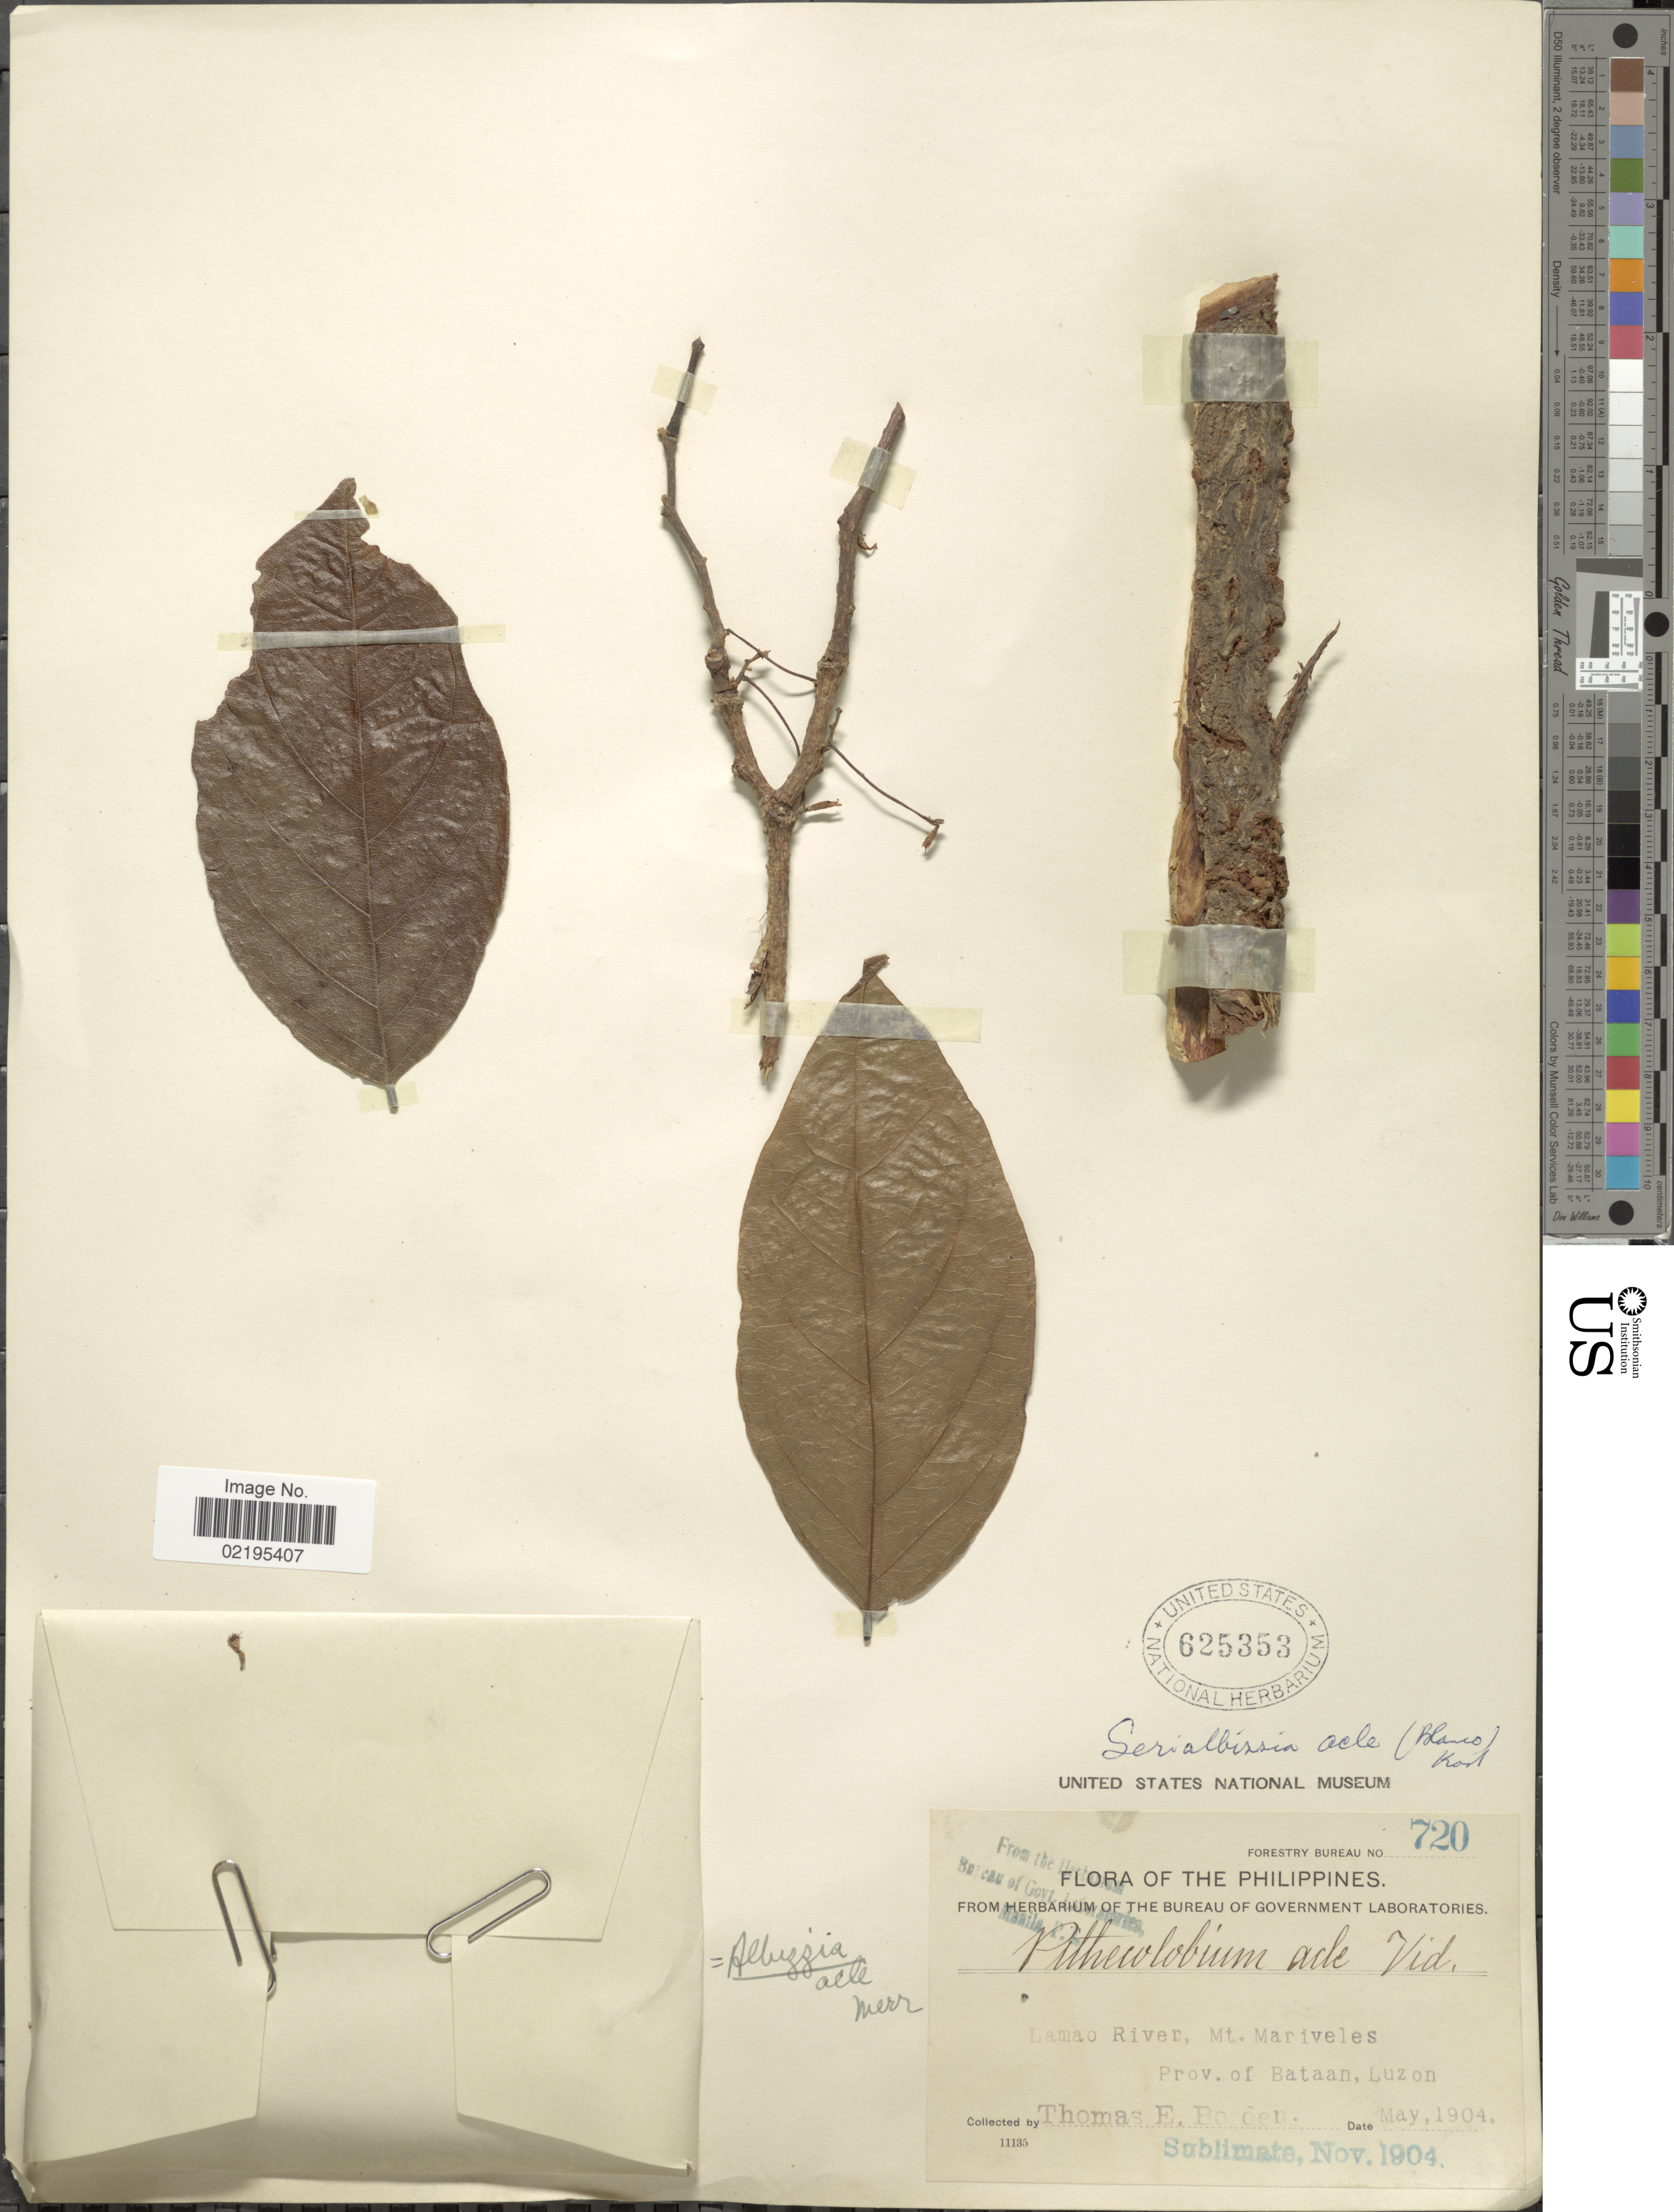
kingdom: Plantae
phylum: Tracheophyta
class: Magnoliopsida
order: Fabales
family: Fabaceae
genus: Albizia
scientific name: Albizia acle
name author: (Blanco) Merr.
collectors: T. E. Borden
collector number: Forestry Bureau 720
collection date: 1904-05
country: Philippines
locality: Lamao River, Mt. Mariveles, Prov. of Bataan, Luzon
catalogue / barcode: US 625353